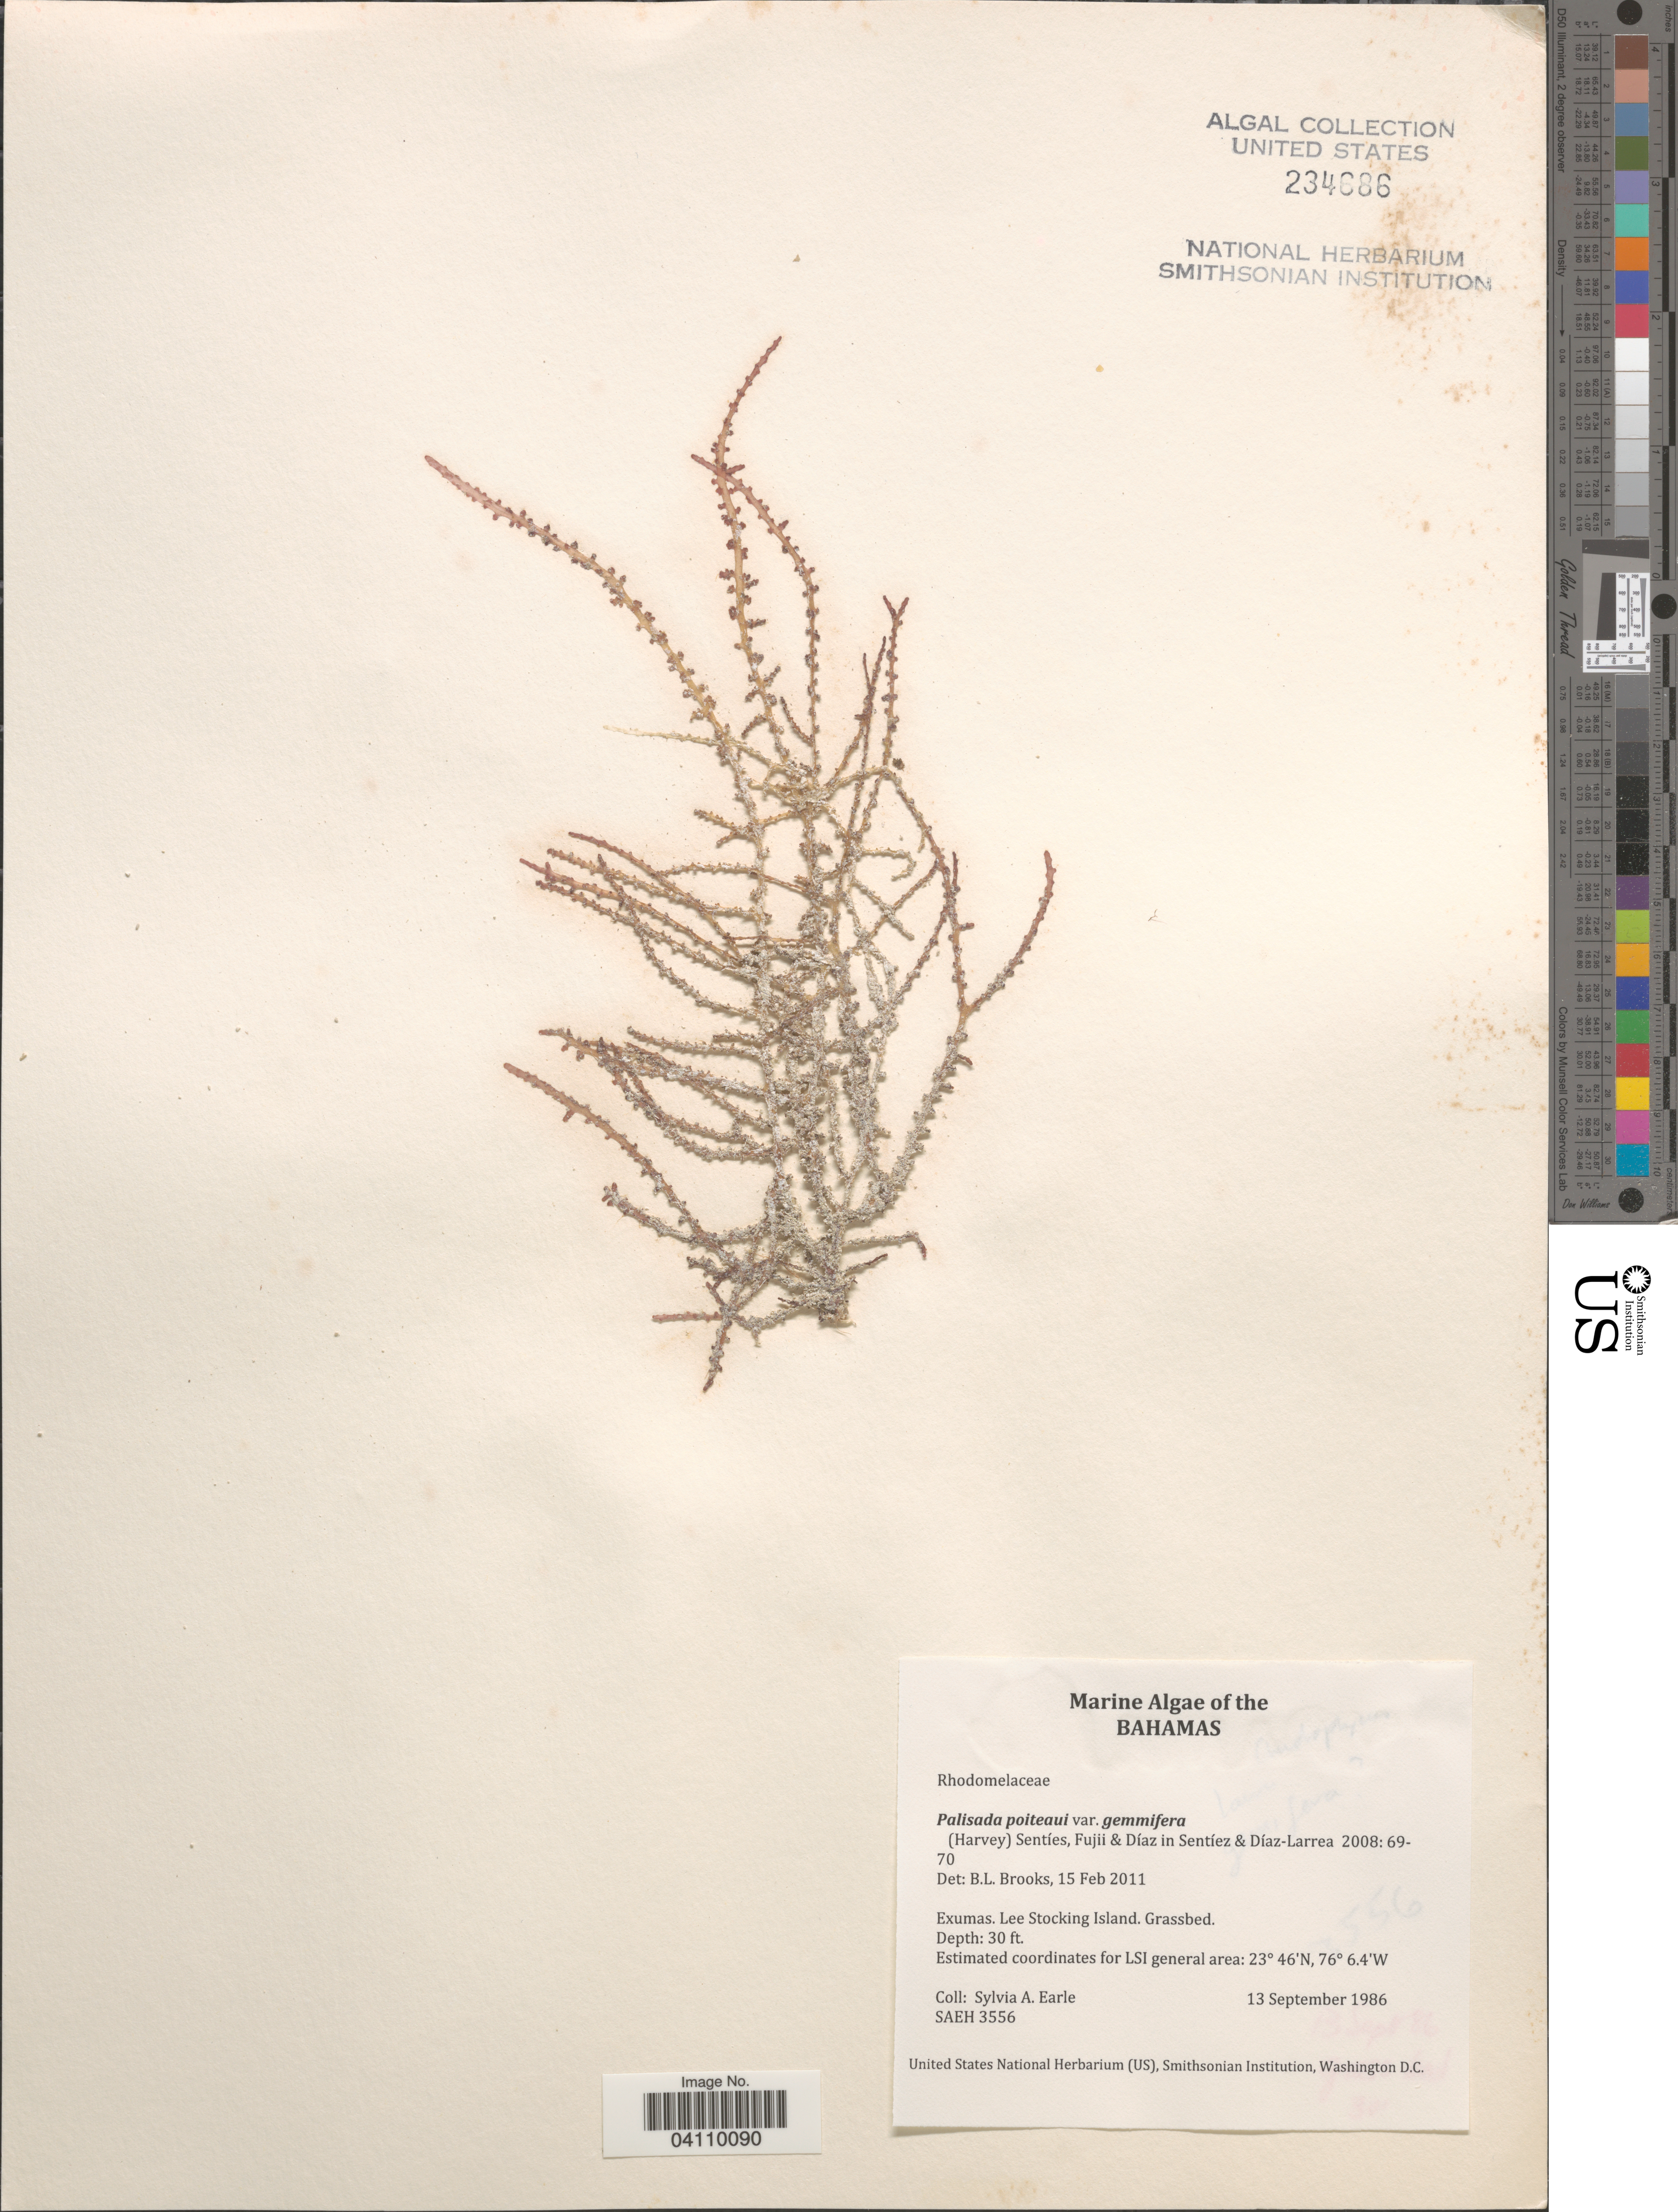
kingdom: Plantae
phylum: Rhodophyta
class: Florideophyceae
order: Ceramiales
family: Rhodomelaceae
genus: Palisada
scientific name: Palisada perforata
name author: (Bory) K.W. Nam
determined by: Algae name updating Project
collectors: S. A. Earle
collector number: SAEH 3556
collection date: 1986-09-13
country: Bahamas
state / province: Exuma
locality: Exumas. Lee Stocking Island.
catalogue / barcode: US 234686